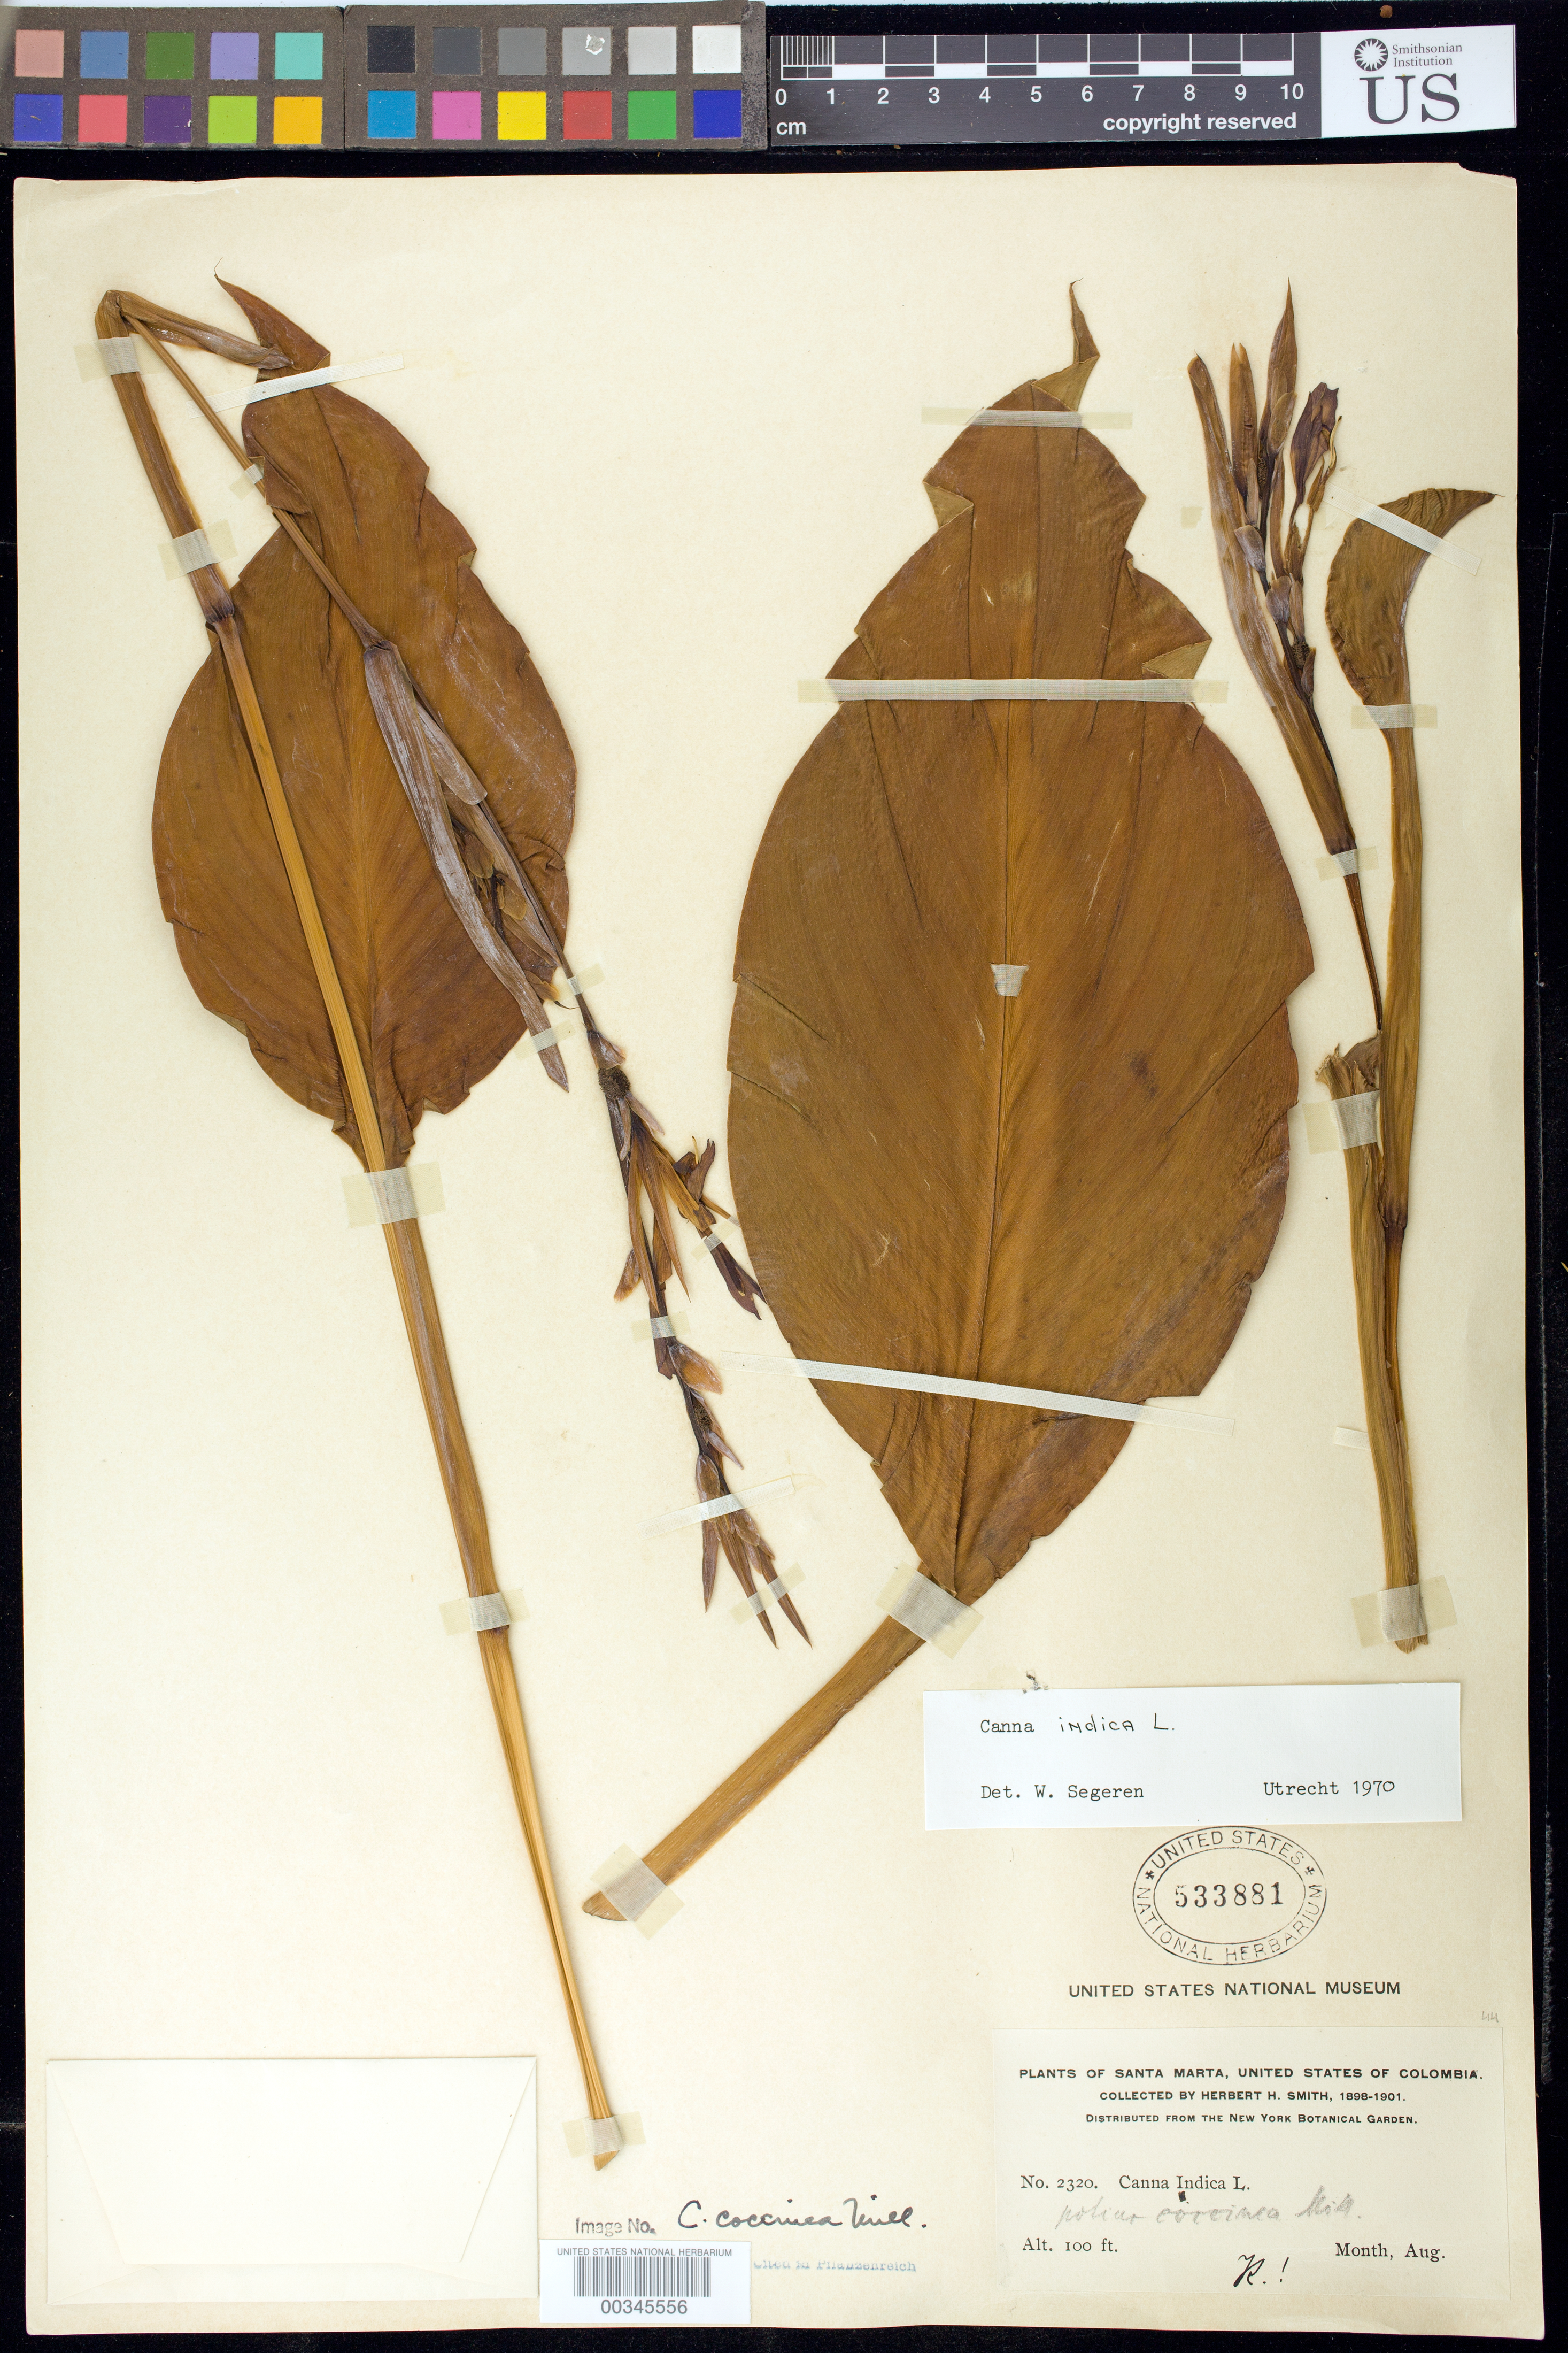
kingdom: Plantae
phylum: Tracheophyta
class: Liliopsida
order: Zingiberales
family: Cannaceae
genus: Canna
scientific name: Canna indica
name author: L.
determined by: Segeren, W.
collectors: Herbert H. Smith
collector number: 2320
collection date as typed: Aug 1898 to -- Aug 1901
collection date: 1898-08/1901-08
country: Colombia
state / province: Magdalena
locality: Plants of Santa Marta, united states of Colombia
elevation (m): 30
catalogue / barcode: US 533881